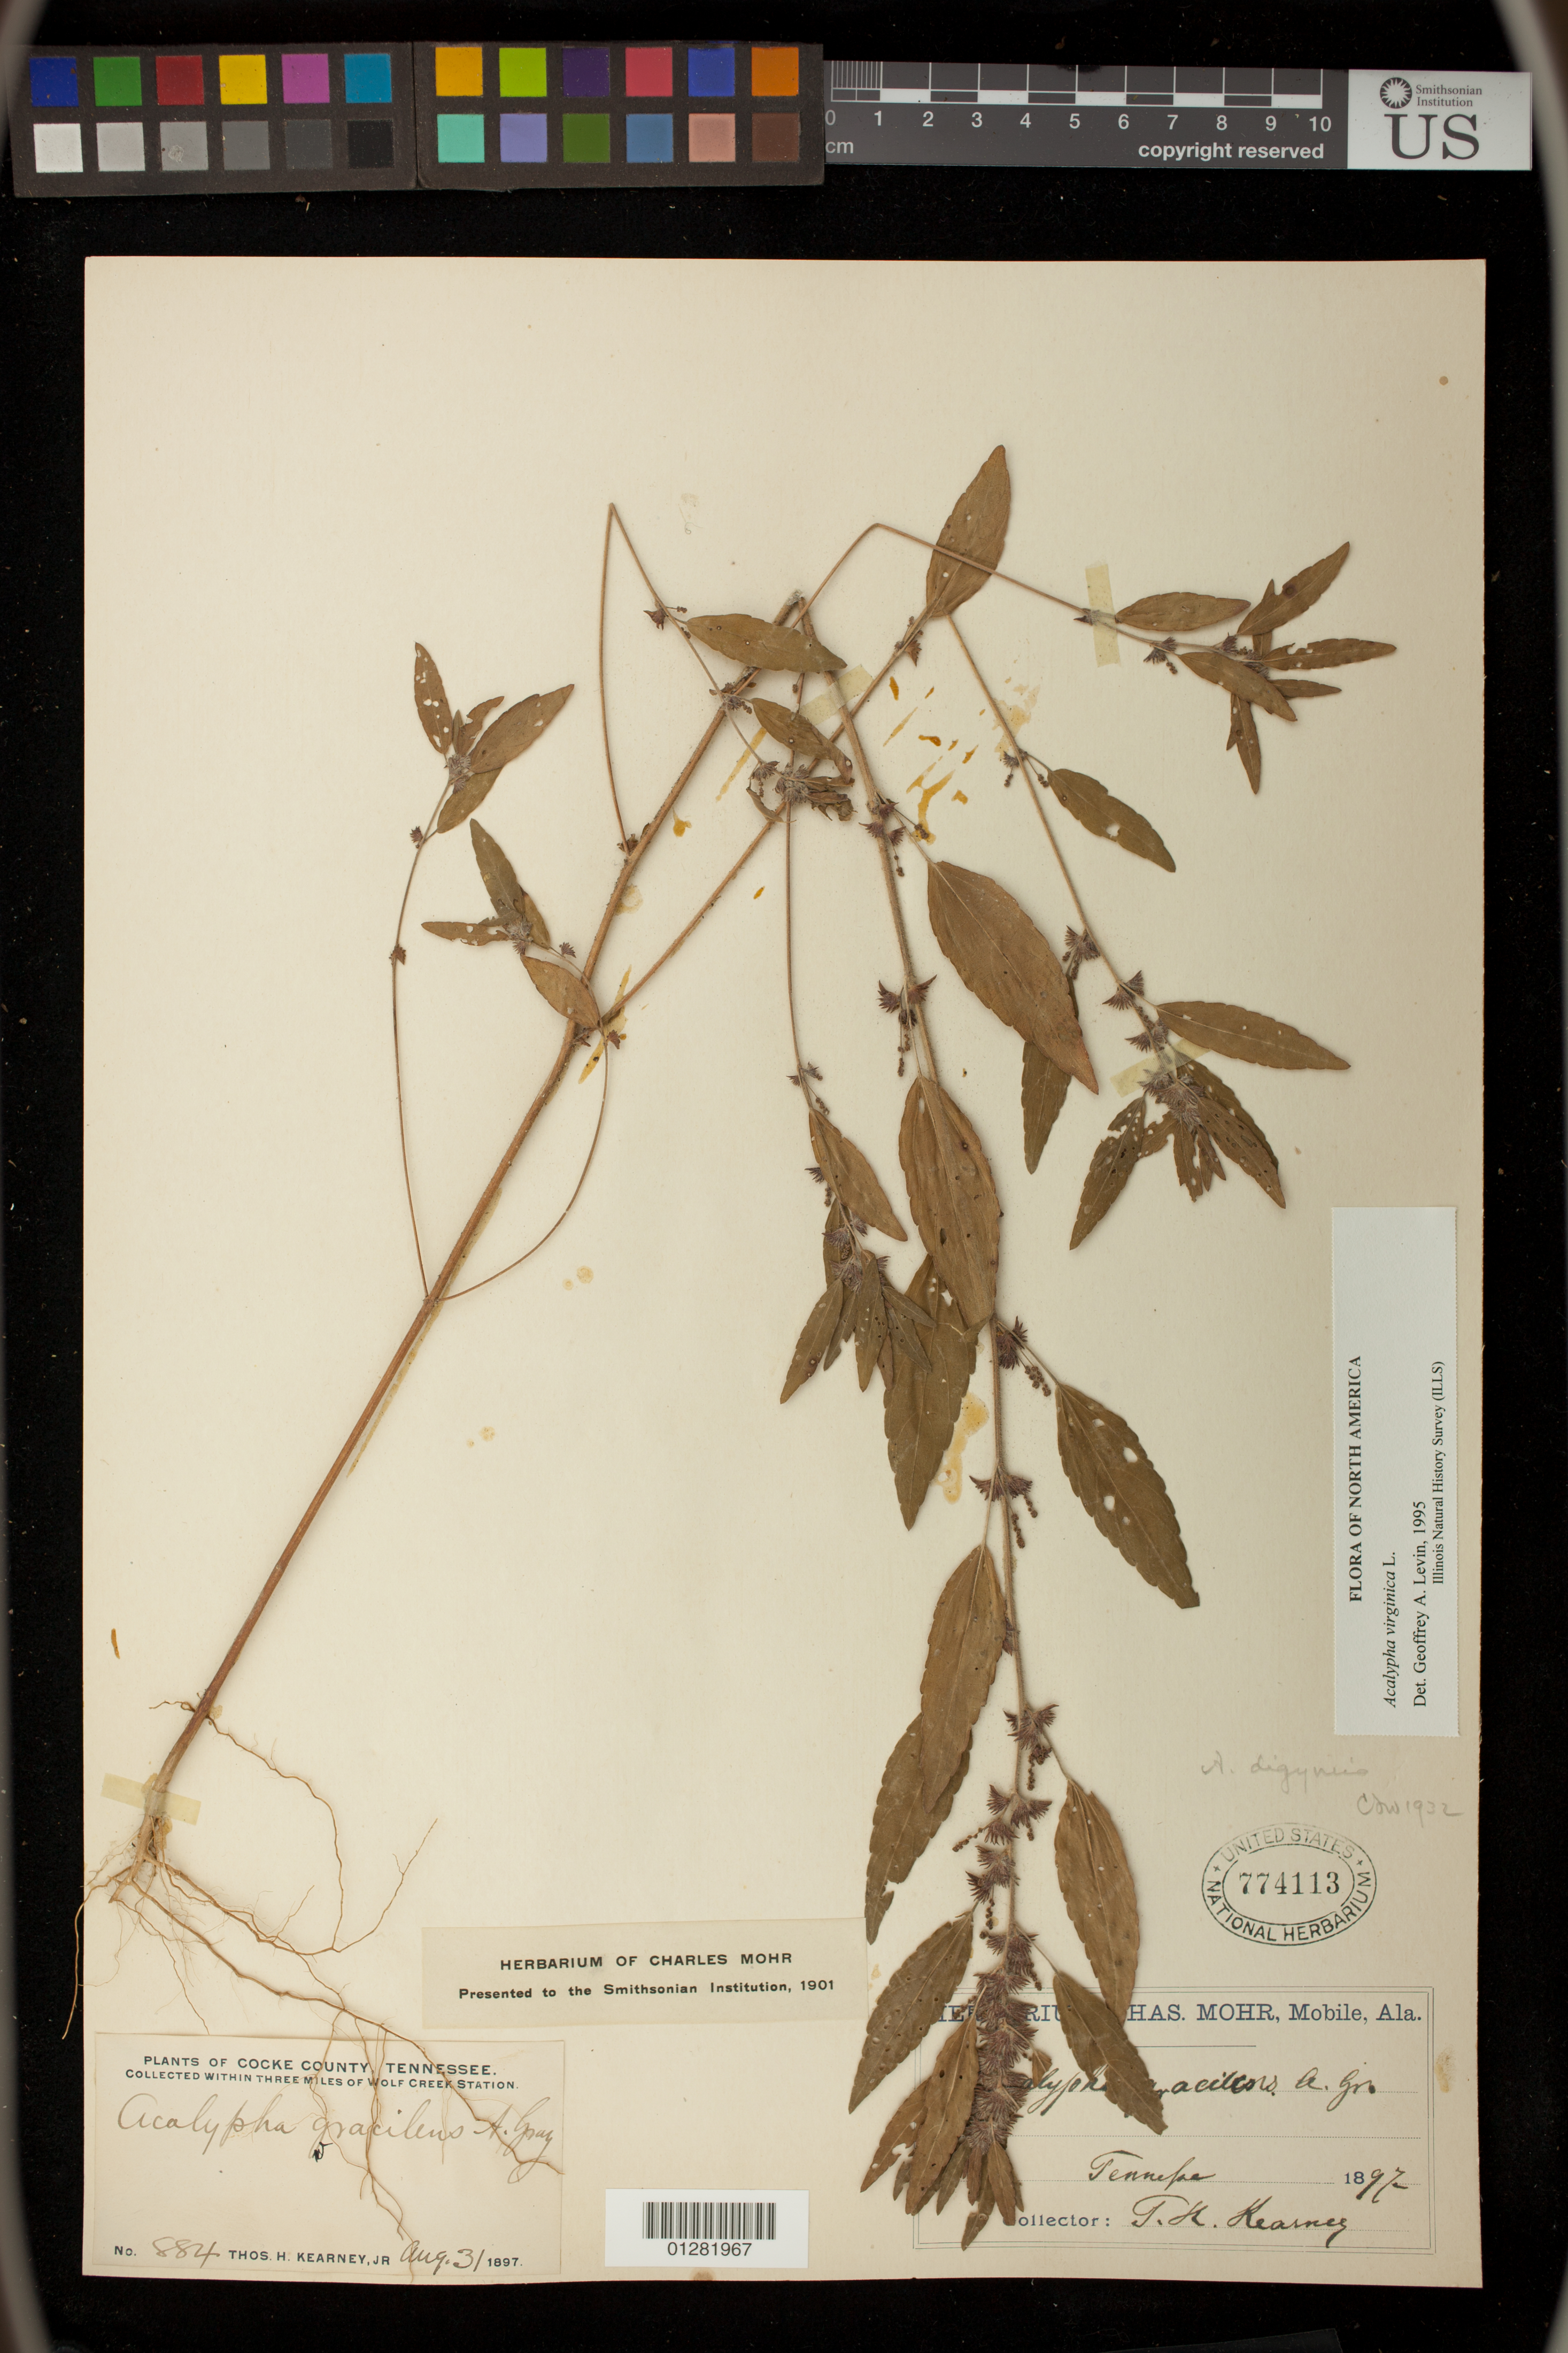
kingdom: Plantae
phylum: Tracheophyta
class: Magnoliopsida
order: Malpighiales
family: Euphorbiaceae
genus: Acalypha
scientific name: Acalypha virginica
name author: L.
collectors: T. H. Kearney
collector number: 887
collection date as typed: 31 Aug 1897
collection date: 1897-08-31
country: United States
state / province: Tennessee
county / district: Cocke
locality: Within 3 miles of Wolf Creek Station.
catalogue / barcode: US 774113